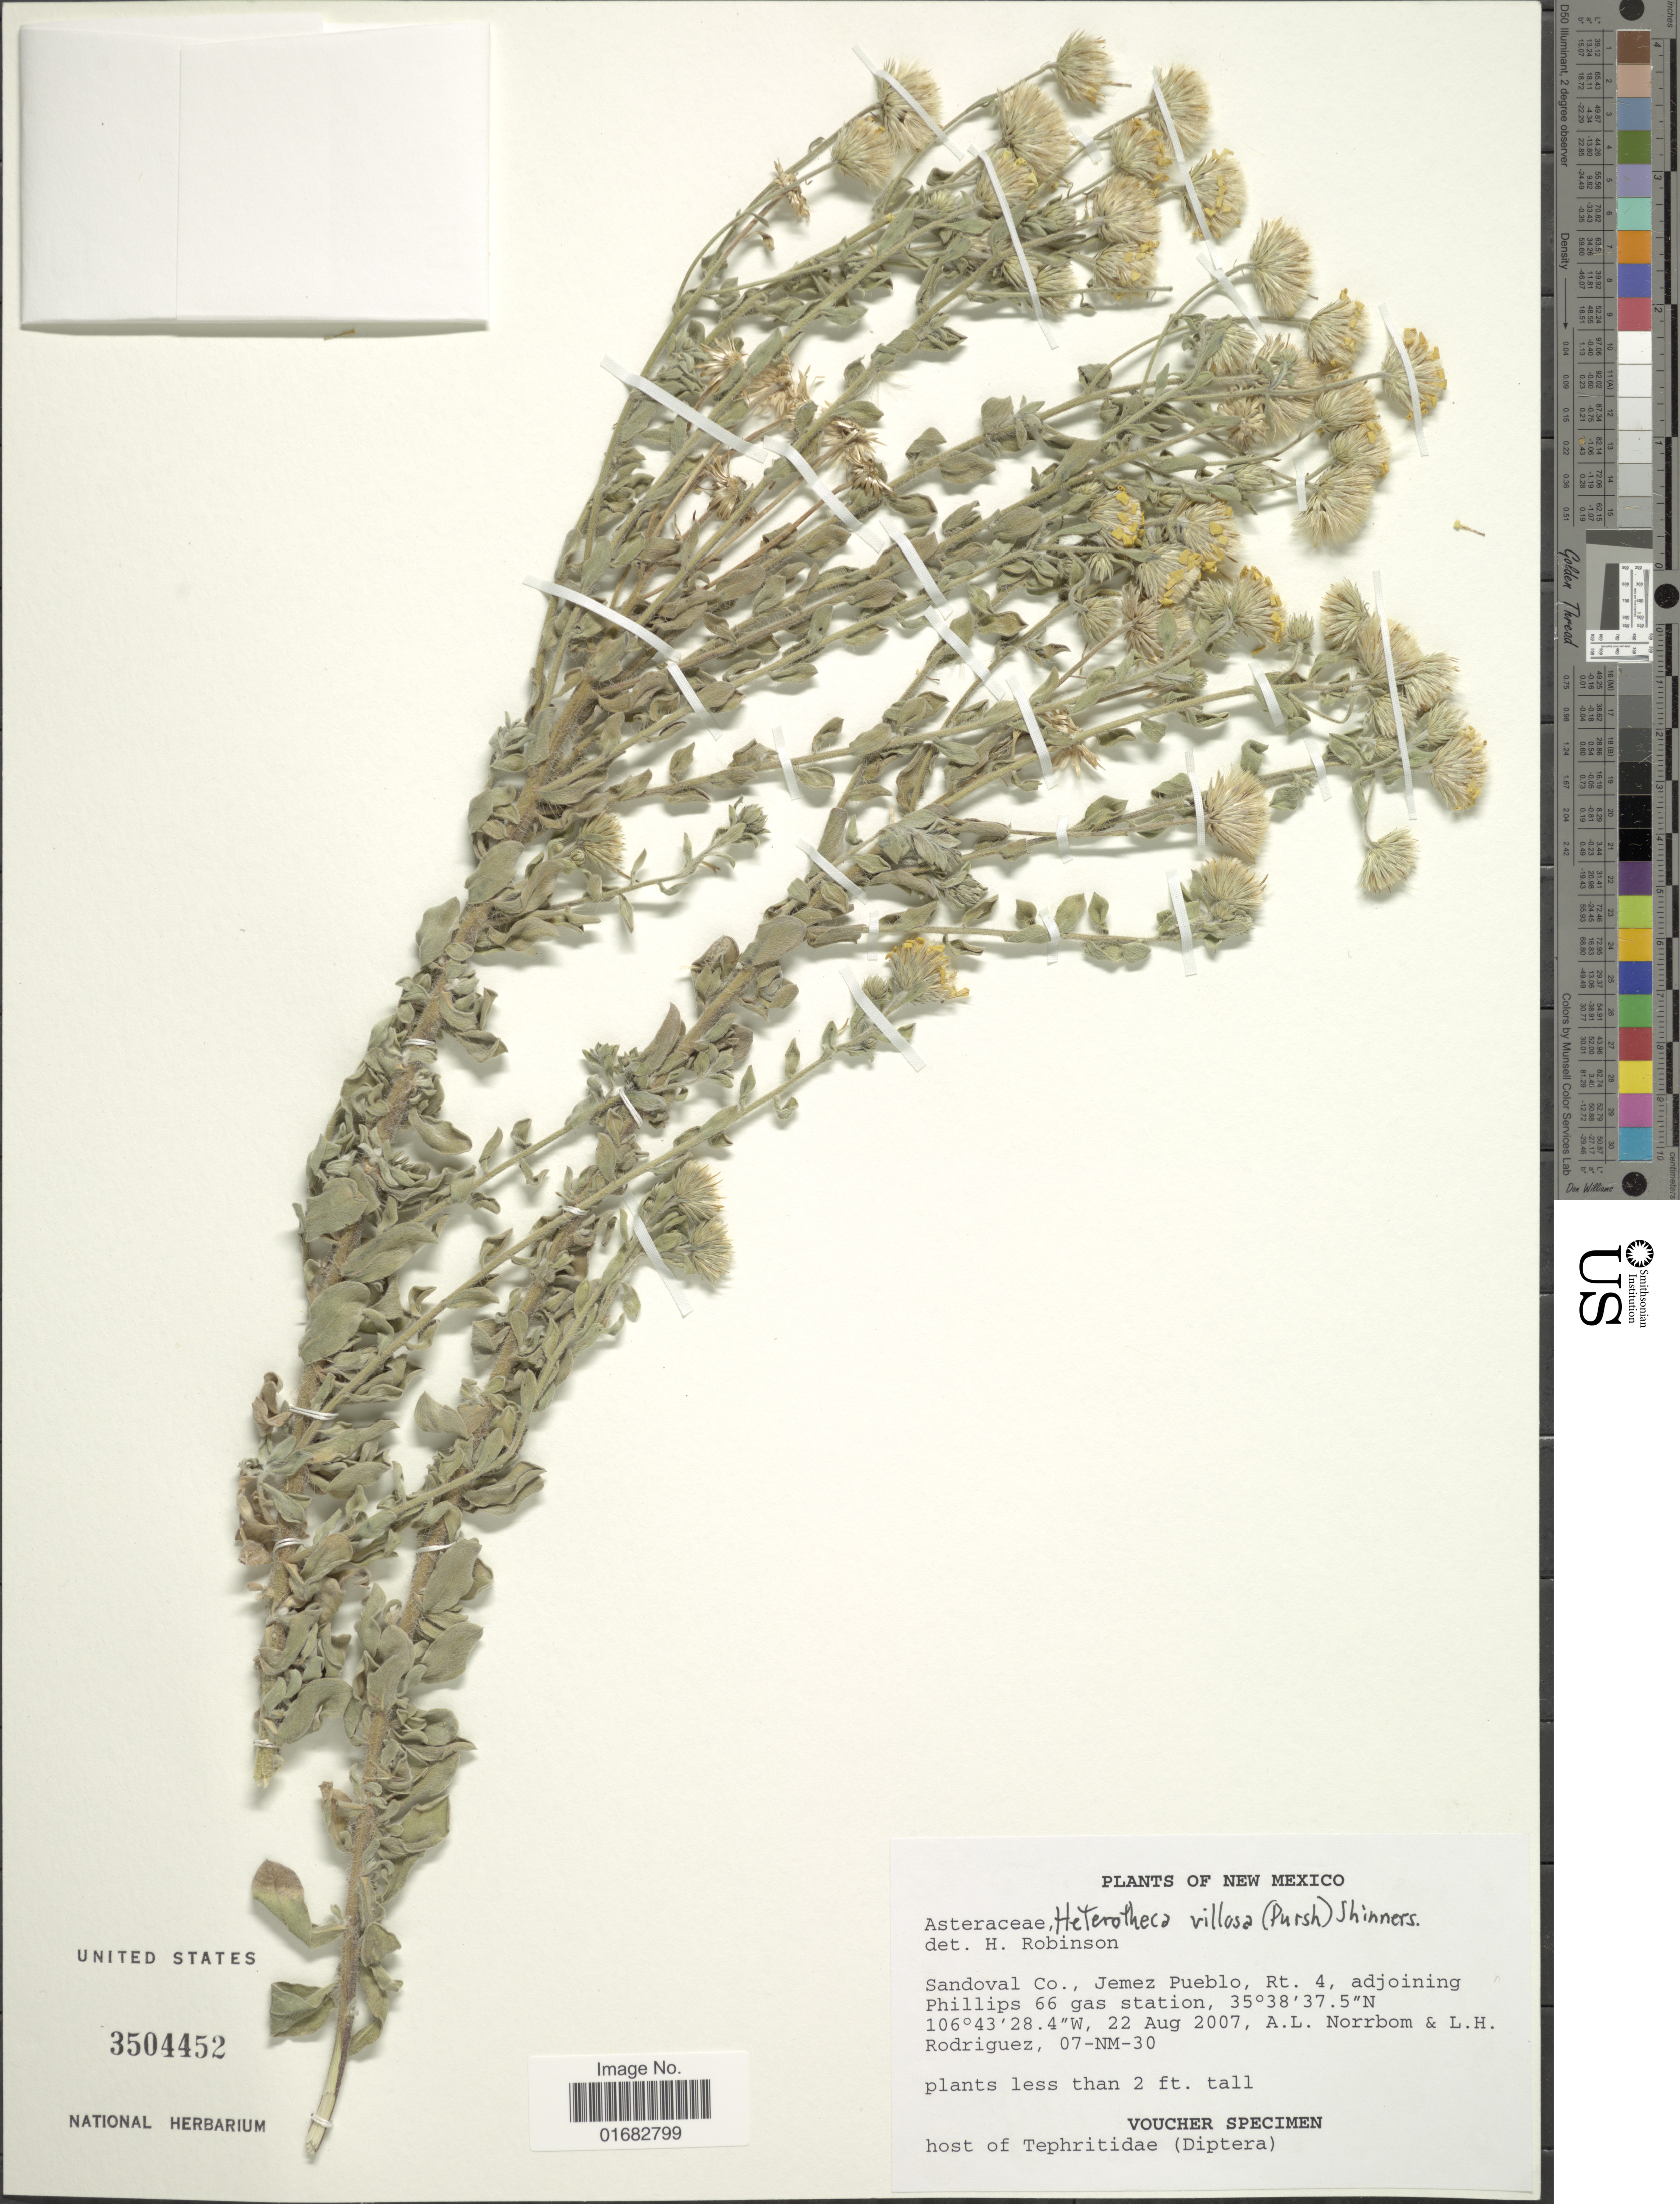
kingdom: Plantae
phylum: Tracheophyta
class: Magnoliopsida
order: Asterales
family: Asteraceae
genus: Heterotheca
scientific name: Heterotheca villosa var. foliosa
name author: (Nutt.) V.L. Harms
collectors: A. L. Norrbom & L. Rodriguez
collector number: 07-NM-30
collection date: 2007-08-22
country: United States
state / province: New Mexico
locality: Sandoval Co., Jemez Pueblo, Rt. 4, adjoining Phillips 66 gas station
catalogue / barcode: US 3504452